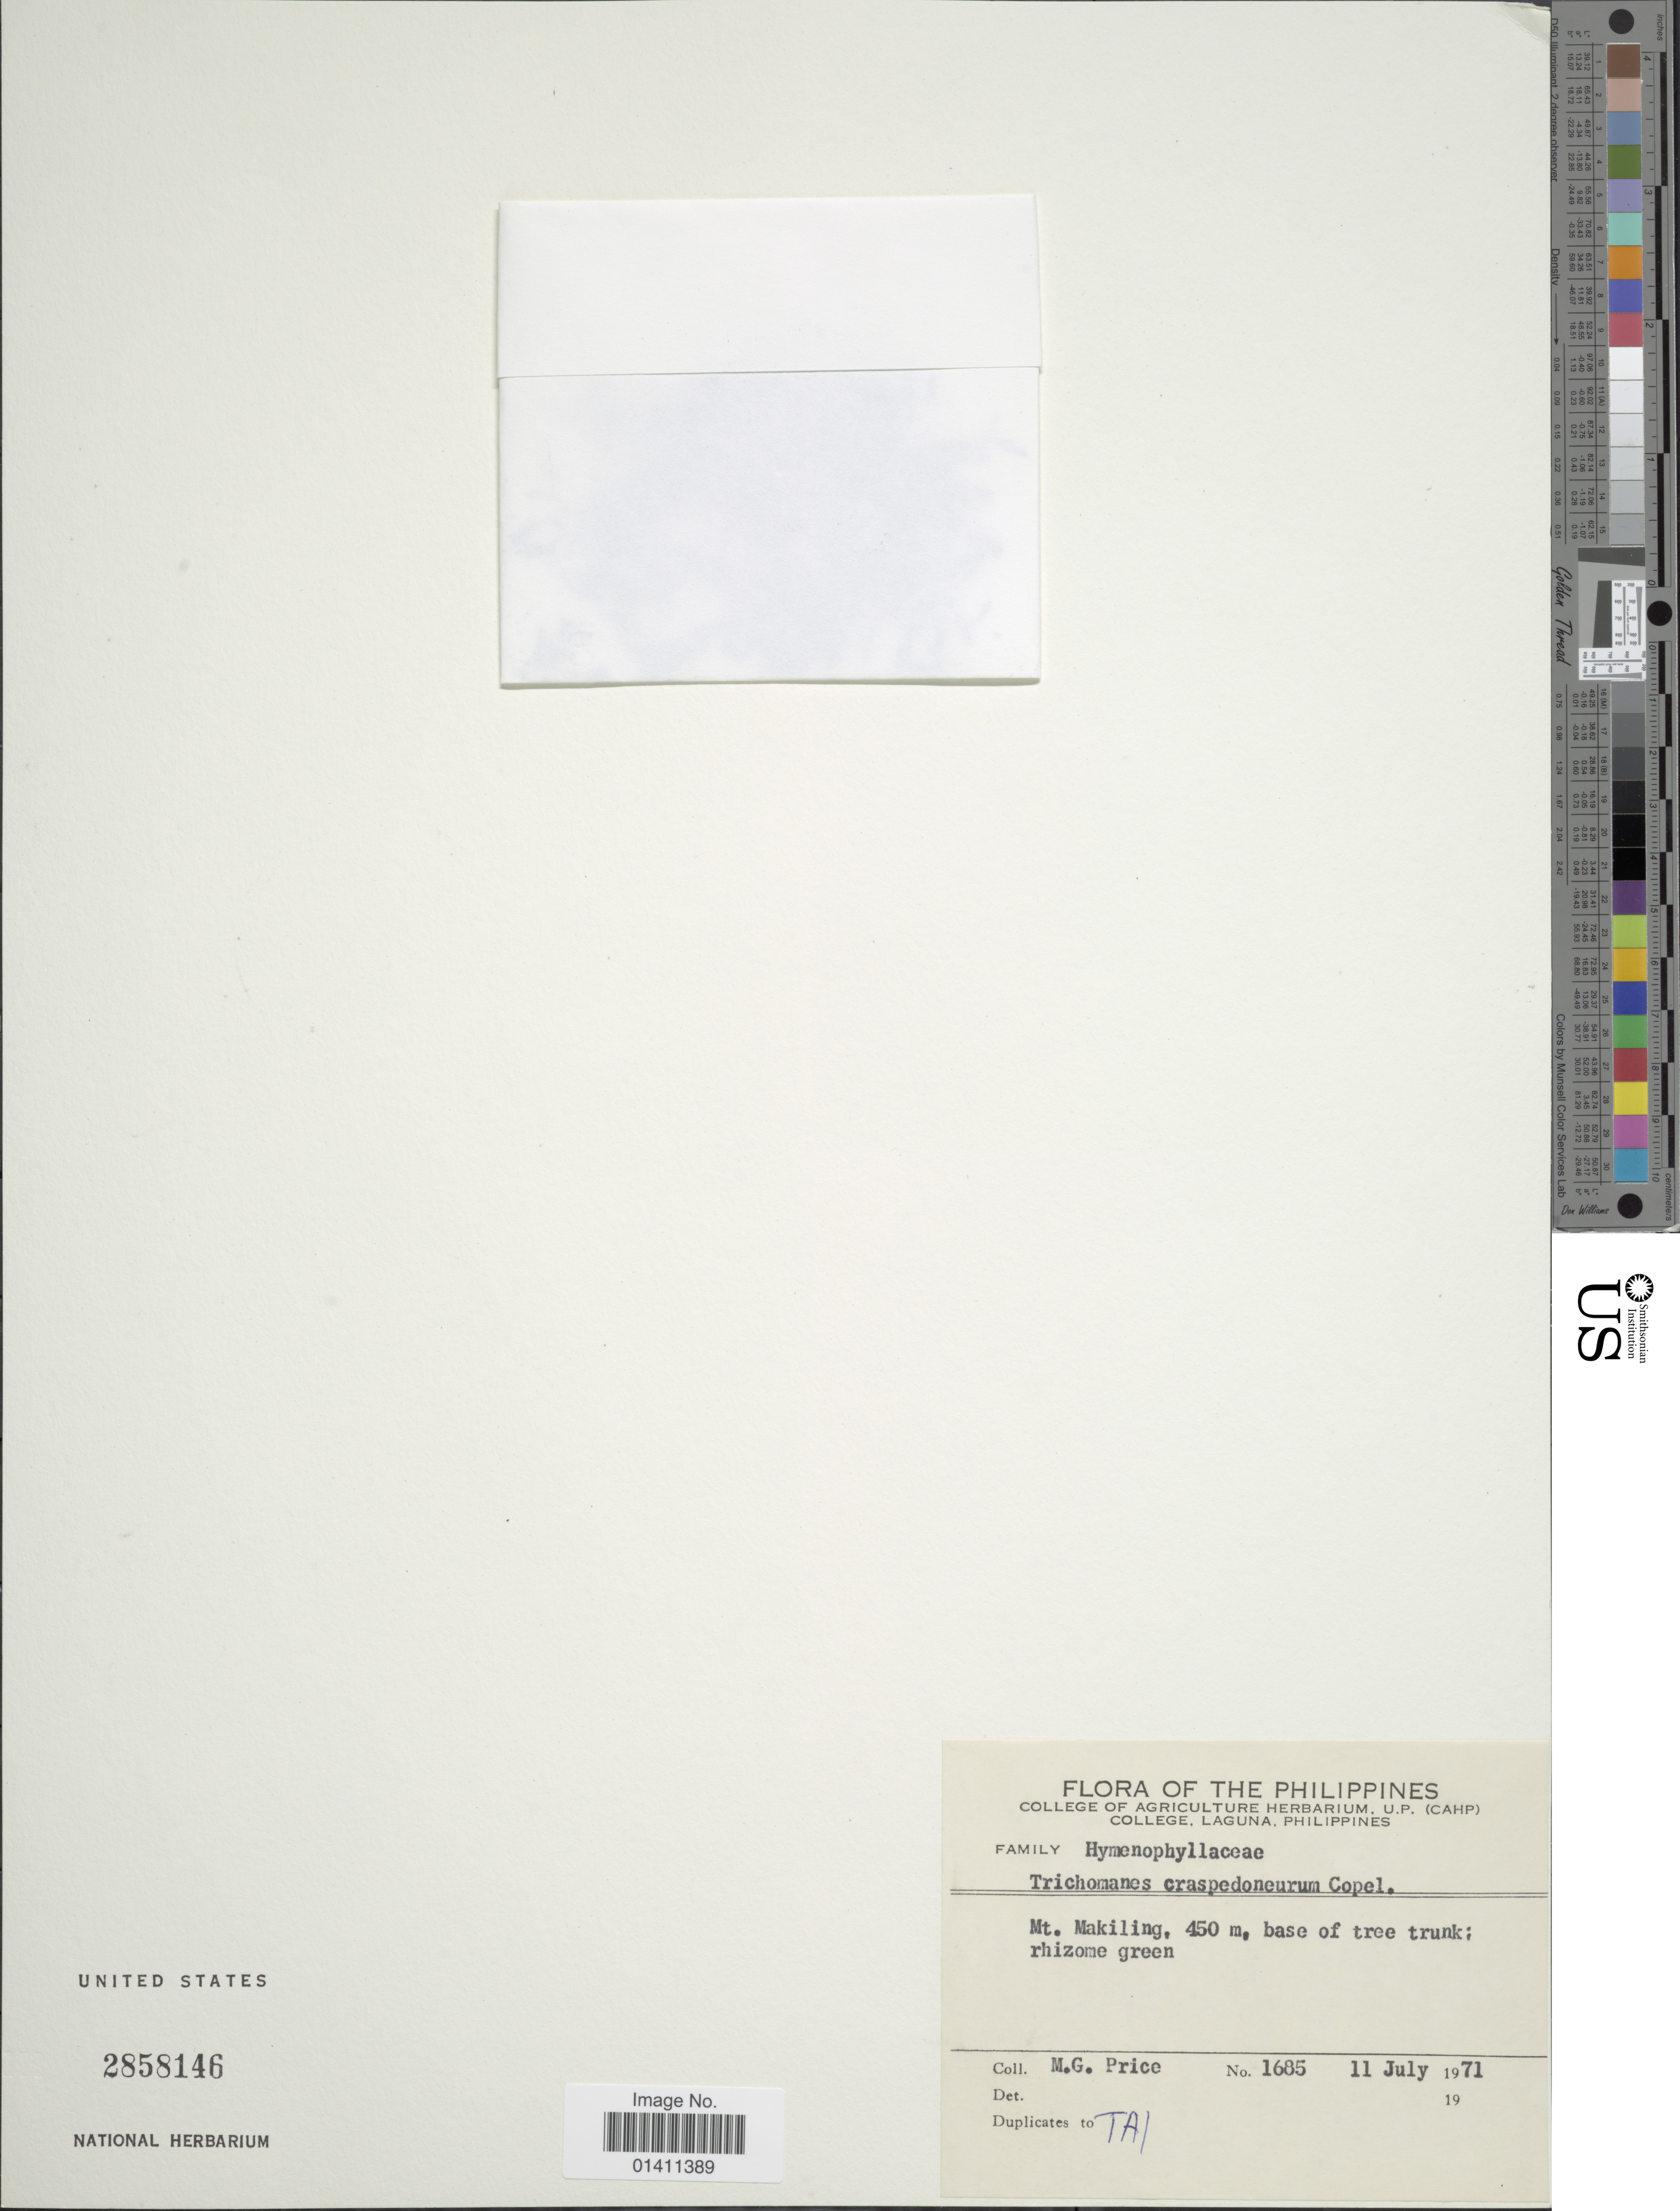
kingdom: Plantae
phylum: Tracheophyta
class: Polypodiopsida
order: Hymenophyllales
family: Hymenophyllaceae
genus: Didymoglossum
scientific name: Didymoglossum craspedoneurum (Copel.) comb. ined., 2015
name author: (Copel.)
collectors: M. G. Price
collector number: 1685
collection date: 1971-07-11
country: Philippines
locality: Mt. Makiling.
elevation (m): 450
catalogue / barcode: US 2858146